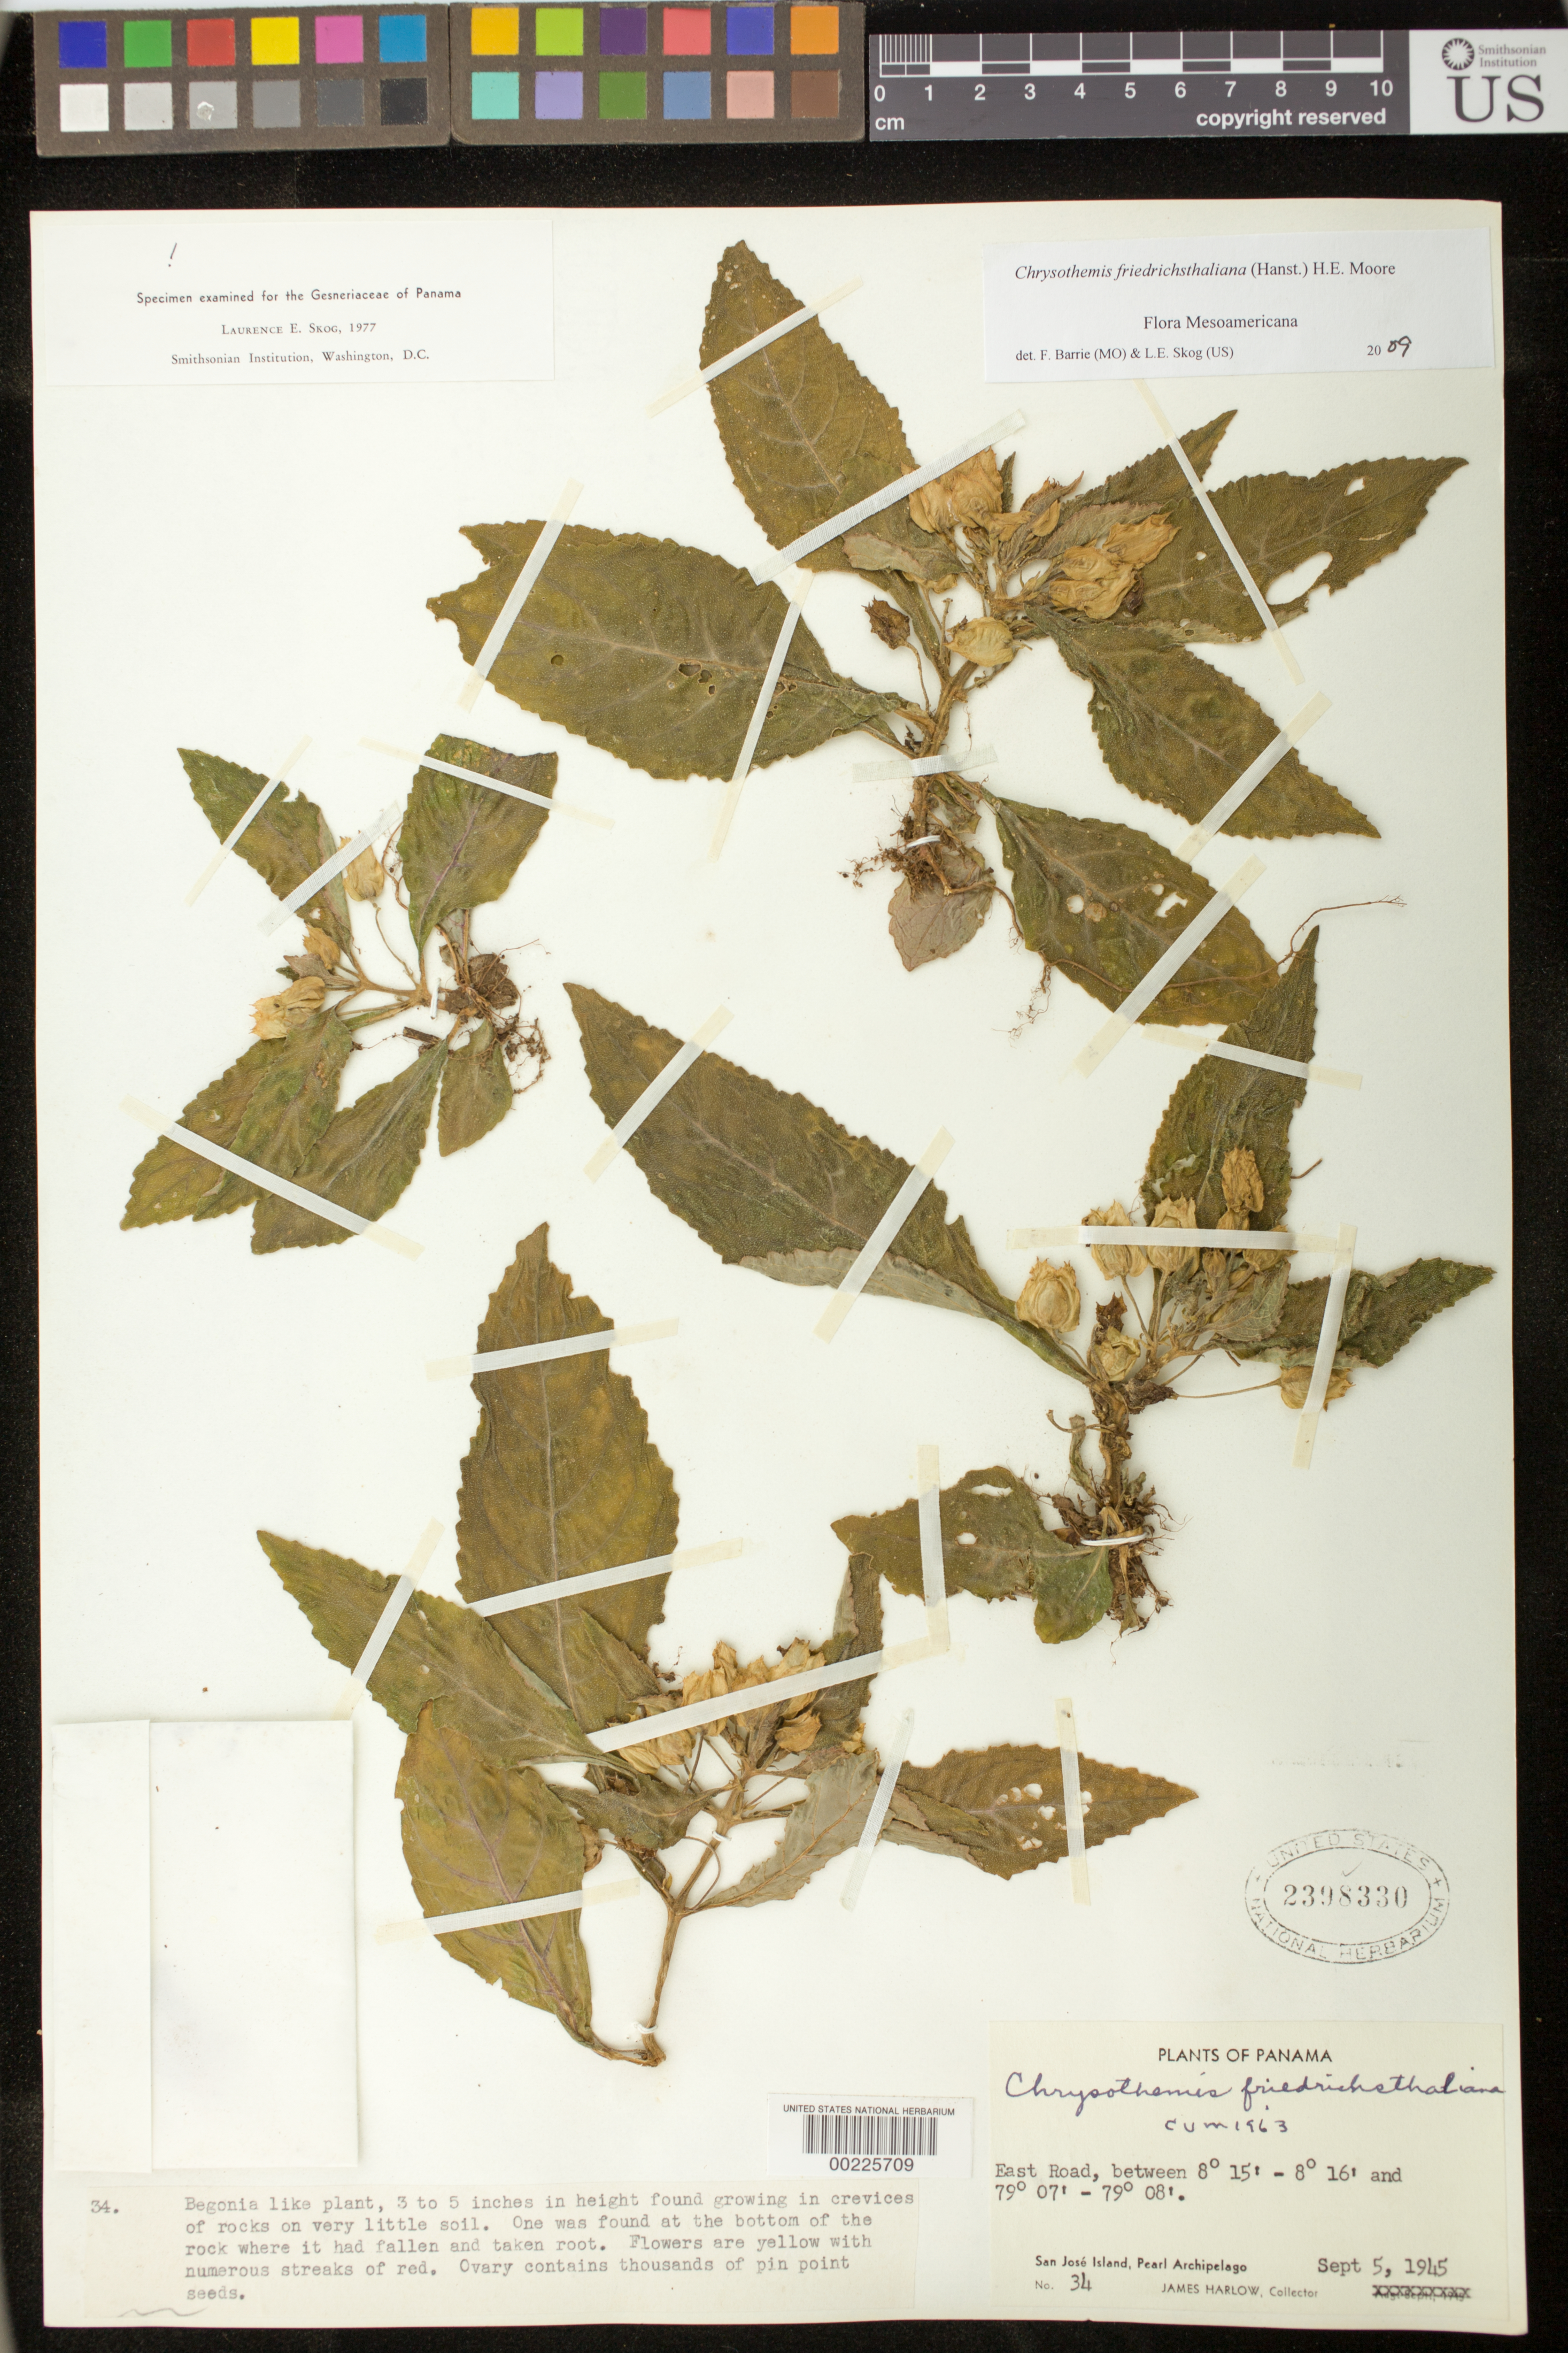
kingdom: Plantae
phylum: Tracheophyta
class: Magnoliopsida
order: Lamiales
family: Gesneriaceae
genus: Chrysothemis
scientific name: Chrysothemis friedrichsthaliana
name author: (Hanst.) H.E. Moore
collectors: J. Harlow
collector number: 34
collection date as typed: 05 Sep 1945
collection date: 1945-09-05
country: Panama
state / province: Panamá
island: San Jose Island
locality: San Jose Island, Pearl Archipelago, east road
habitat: Found growing in crevices of rocks on very little soil, ...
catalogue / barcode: US 2398330